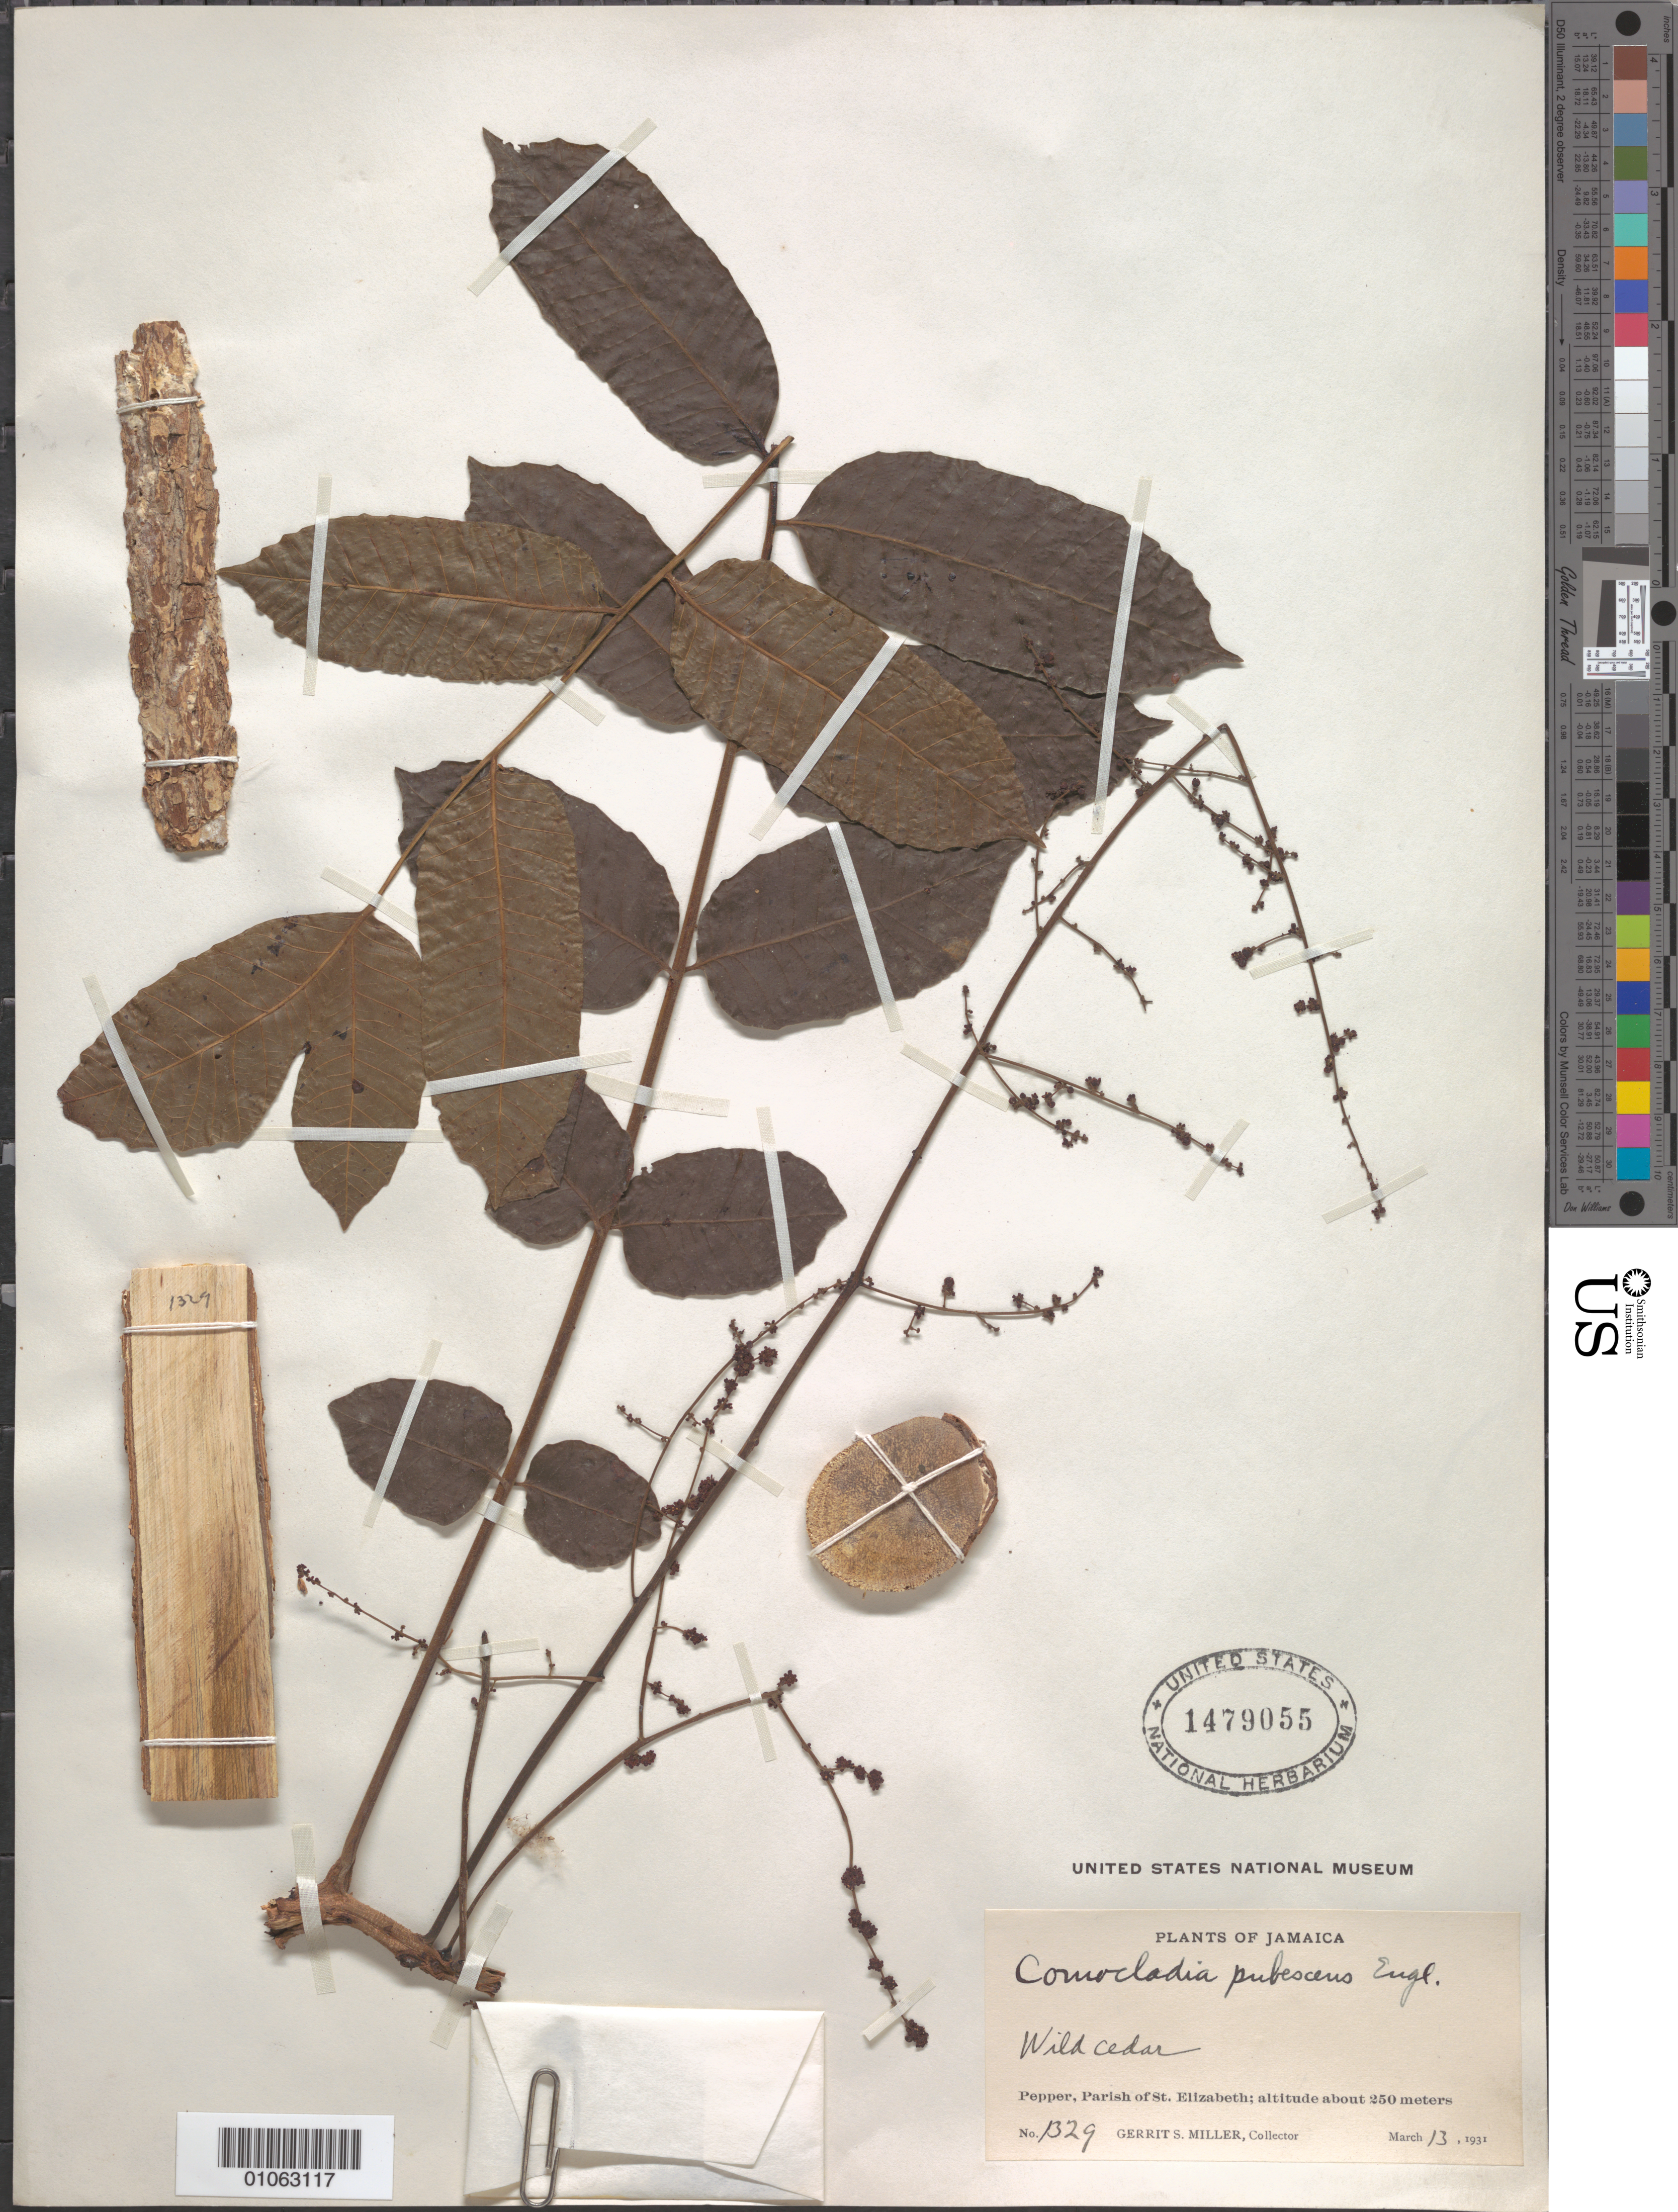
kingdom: Plantae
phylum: Tracheophyta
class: Magnoliopsida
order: Sapindales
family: Anacardiaceae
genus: Comocladia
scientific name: Comocladia pubescens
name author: Engl.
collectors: G. S. Miller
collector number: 1329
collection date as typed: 13 Mar 1931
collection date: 1931-03-13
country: Jamaica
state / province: Saint Elizabeth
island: Jamaica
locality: Pepper, Parish of St. Elizabeth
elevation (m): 350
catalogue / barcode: US 1479055